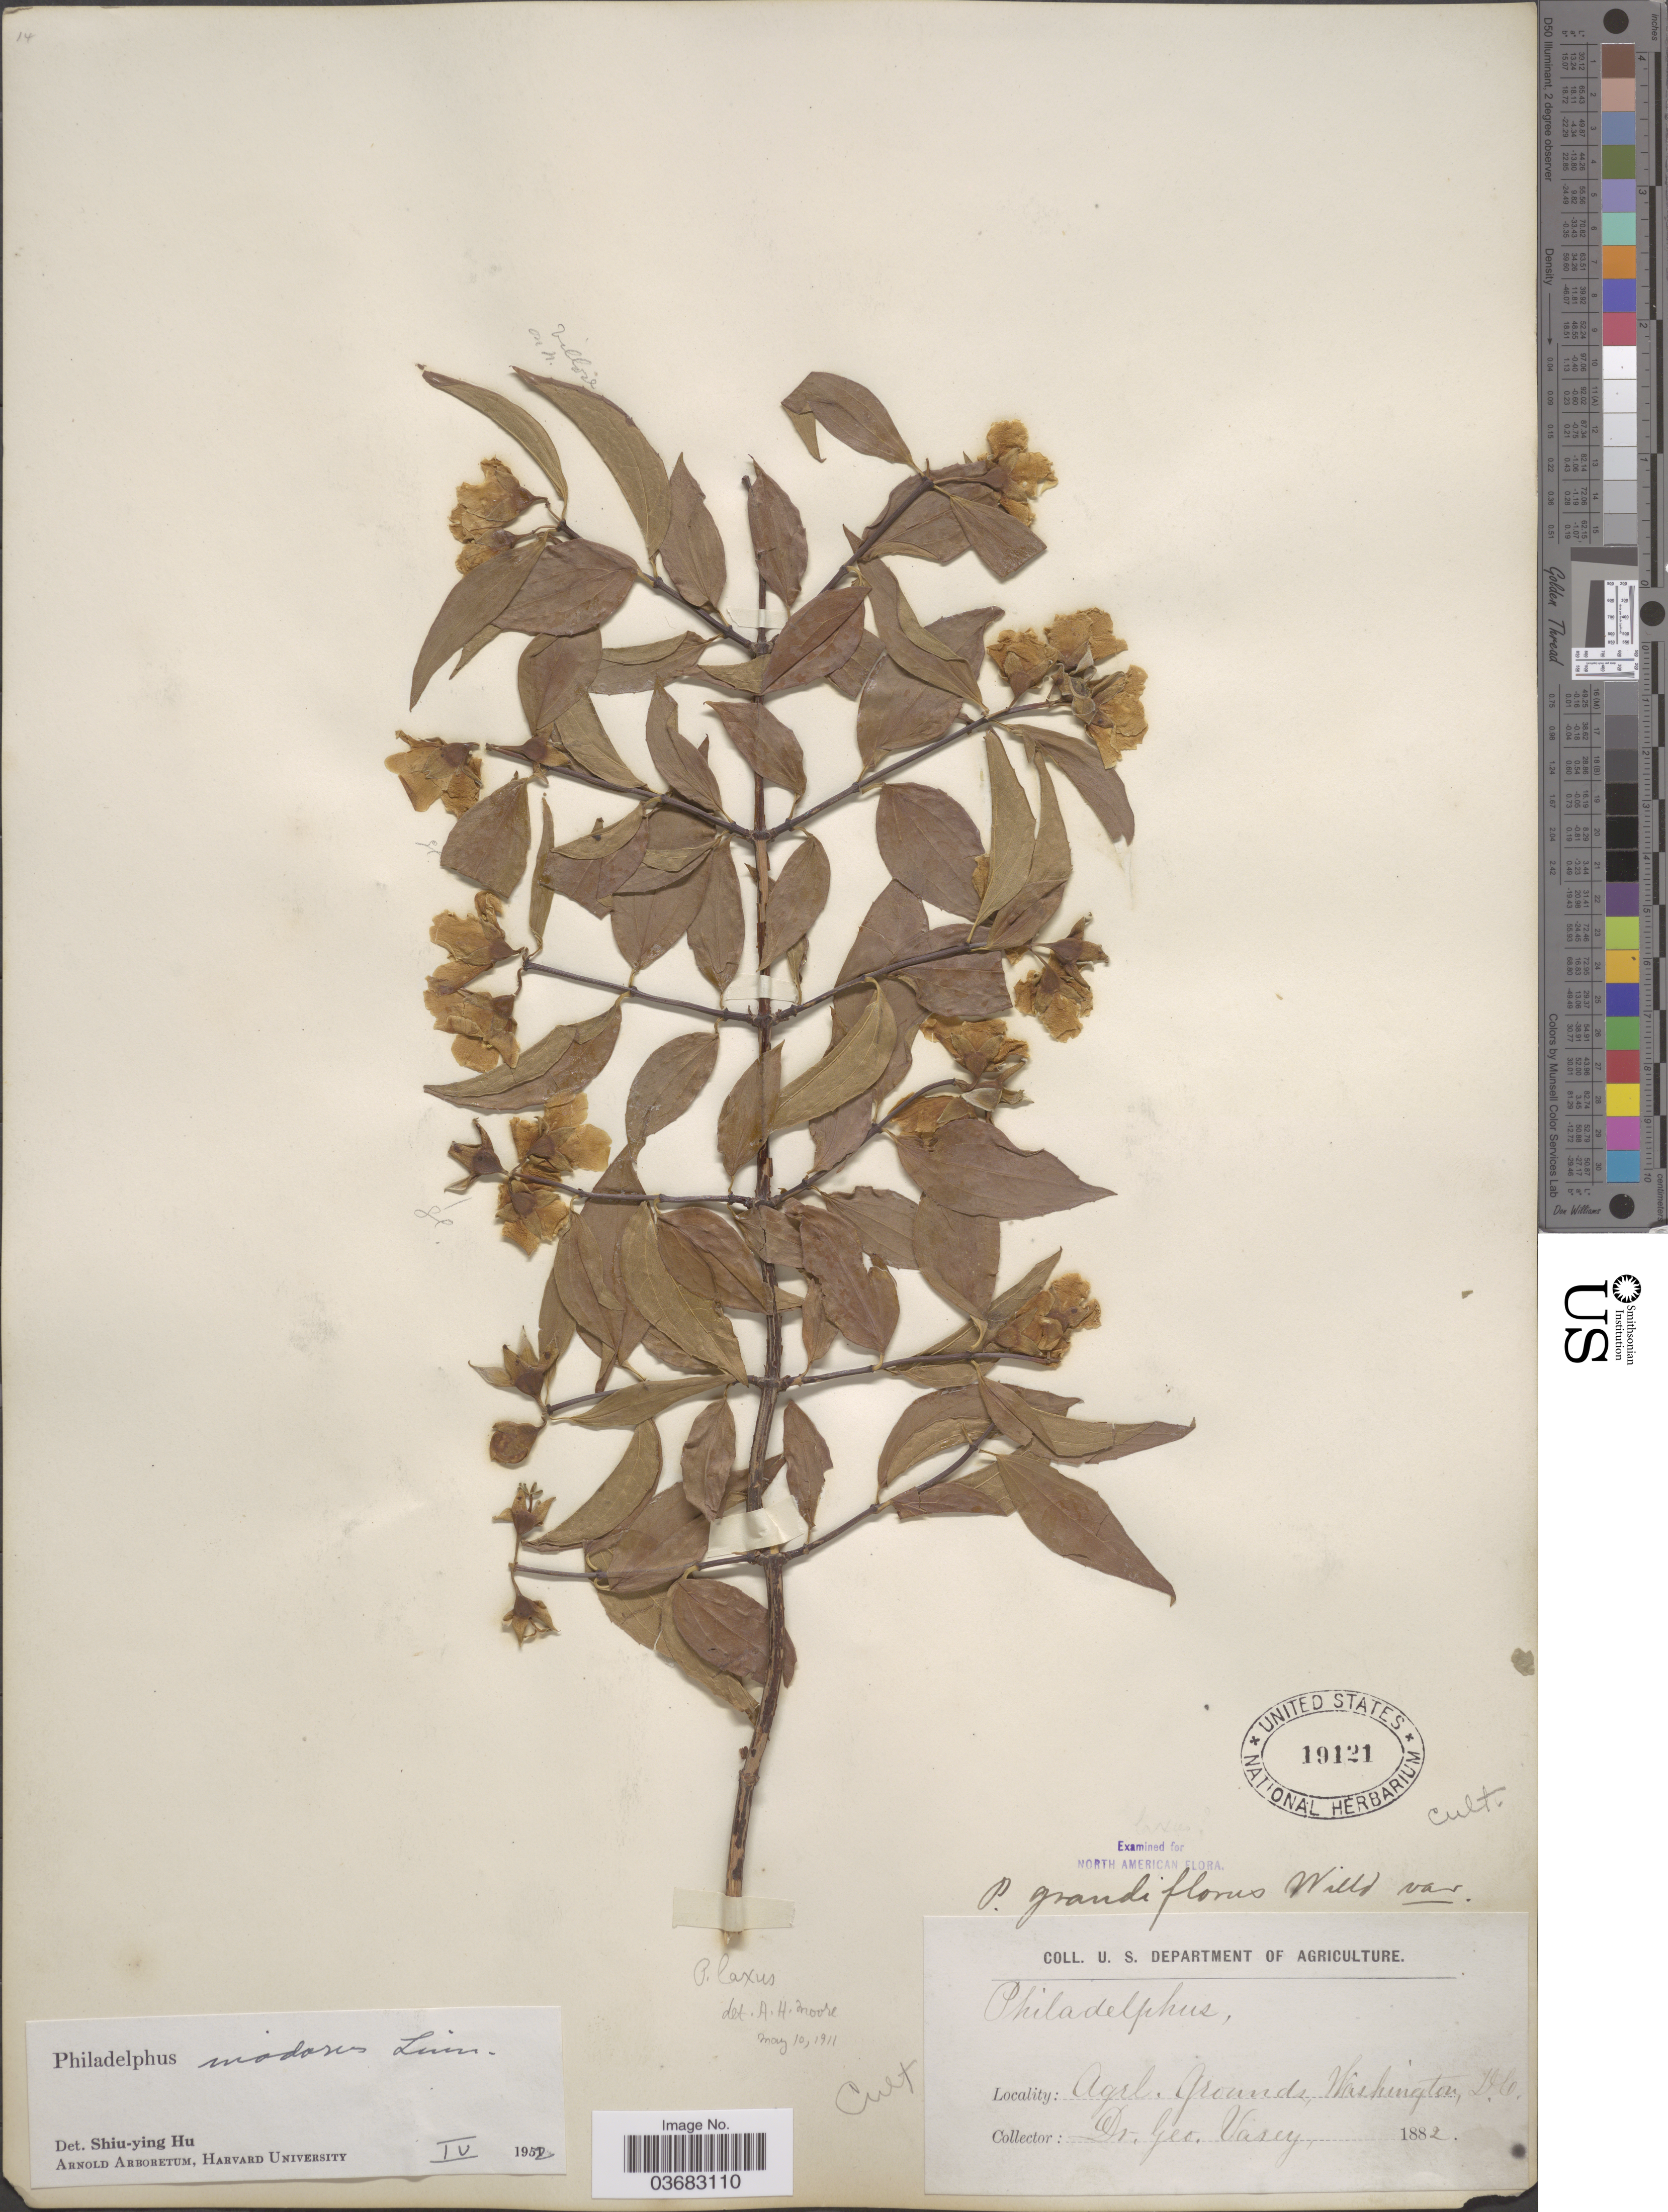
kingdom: Plantae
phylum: Tracheophyta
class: Magnoliopsida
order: Cornales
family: Hydrangeaceae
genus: Philadelphus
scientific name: Philadelphus inodorus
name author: L.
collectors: G. R. Vasey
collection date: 1882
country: United States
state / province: District of Columbia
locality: Agrl. Grounds, Washington, D. C.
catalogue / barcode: US 19121